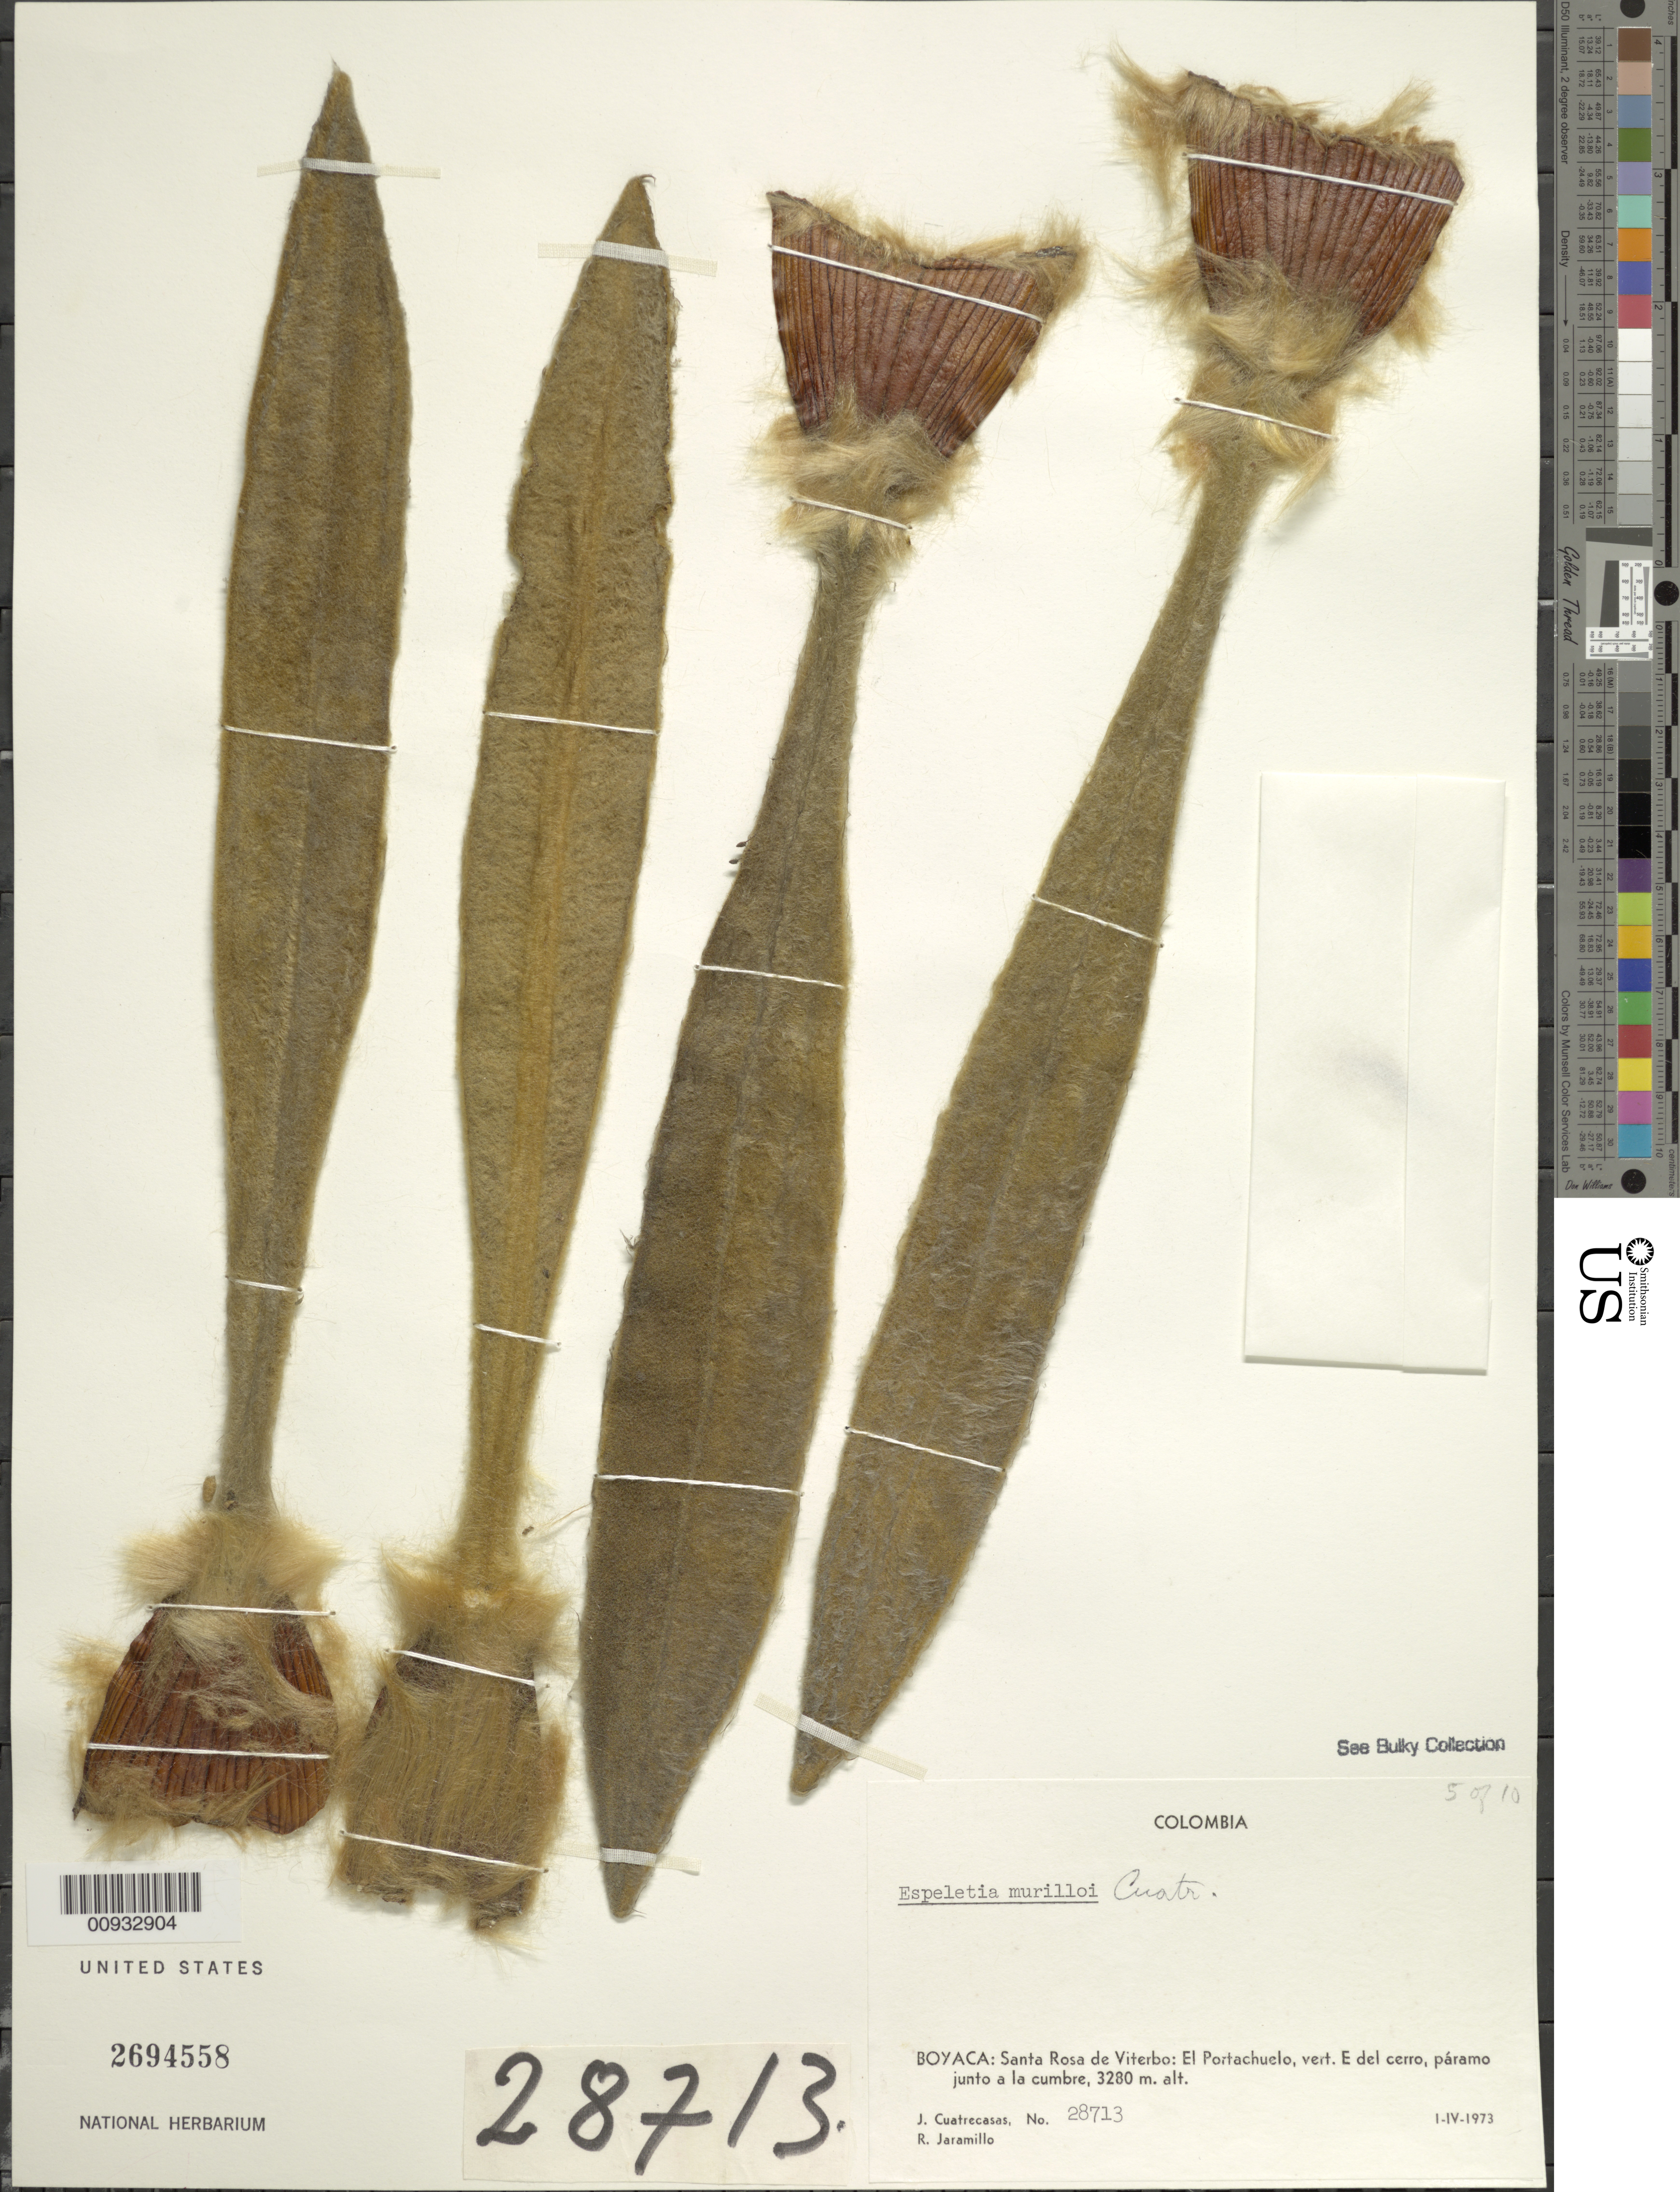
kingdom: Plantae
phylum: Tracheophyta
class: Magnoliopsida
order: Asterales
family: Asteraceae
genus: Espeletia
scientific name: Espeletia murilloi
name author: Cuatrec.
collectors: J. Cuatrecasas & R. Jaramillo M.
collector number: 28713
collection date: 1973-04-01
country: Colombia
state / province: Boyacá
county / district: Santa Rosa de Viterbo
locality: El Portachuelo, vertiente E del cerro, páramo junto a la cumbre.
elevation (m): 3280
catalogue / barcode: US 2694558